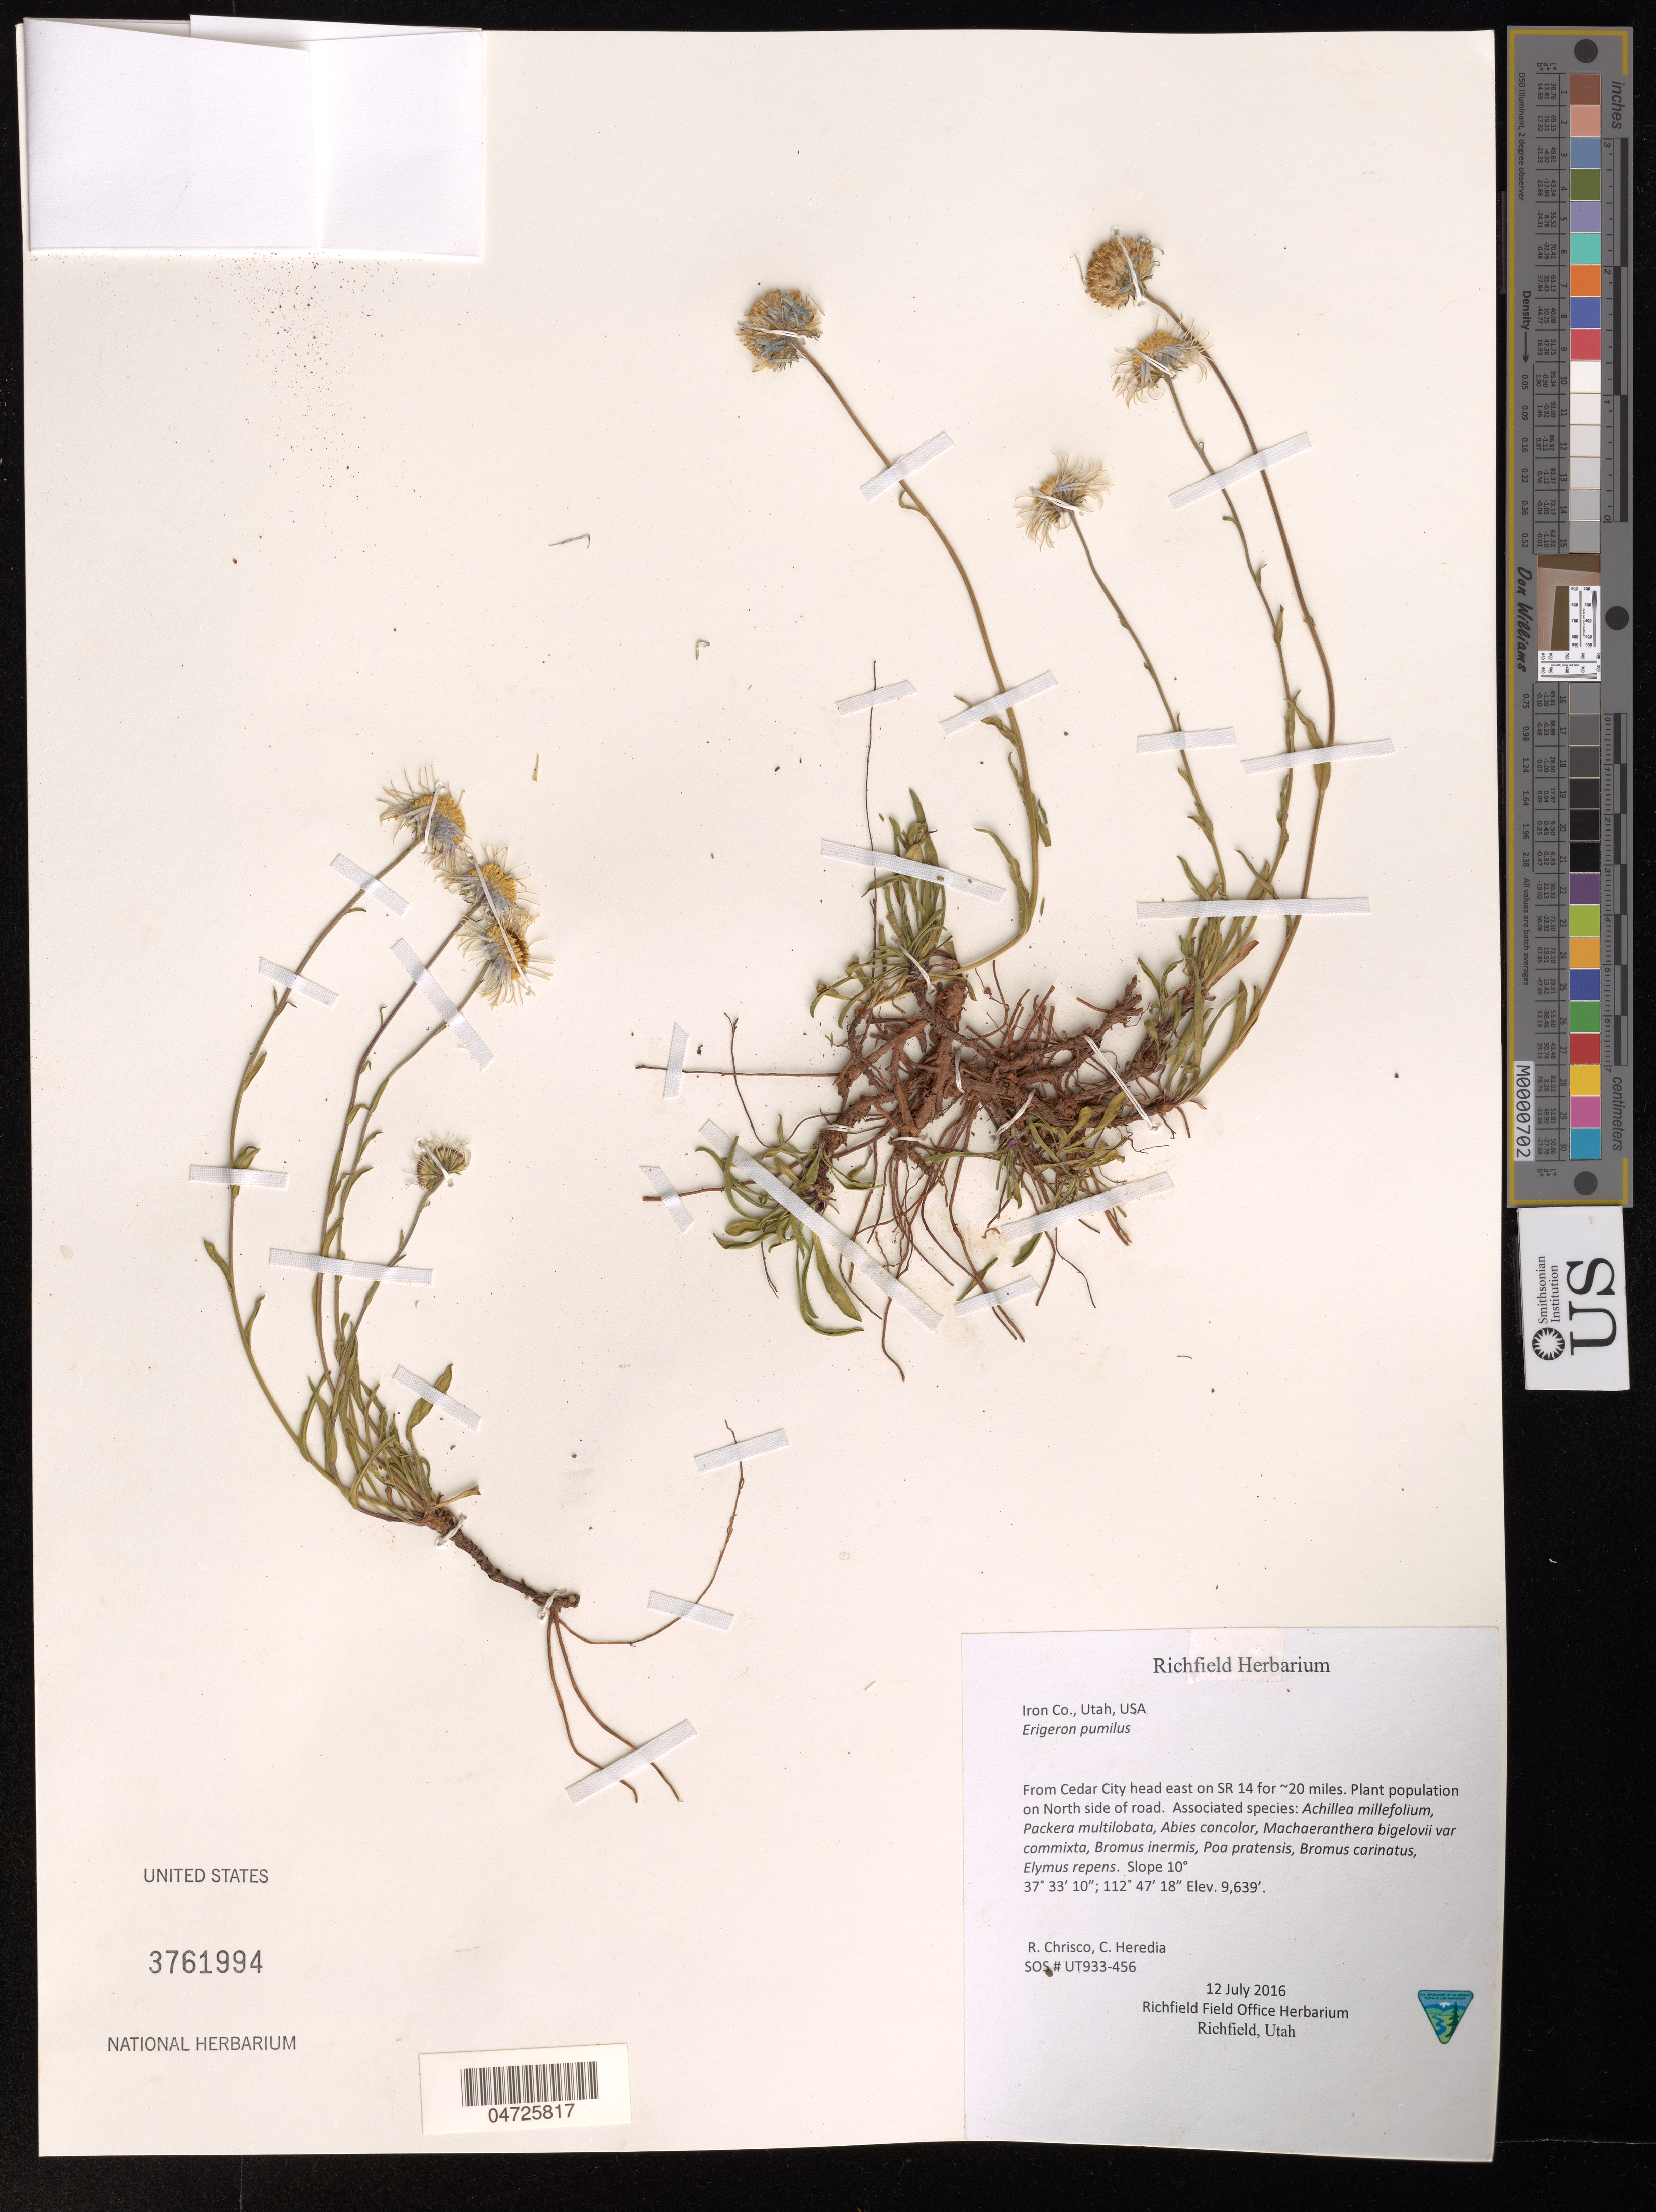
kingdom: Plantae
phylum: Tracheophyta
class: Magnoliopsida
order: Asterales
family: Asteraceae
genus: Erigeron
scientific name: Erigeron pumilus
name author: Nutt.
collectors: R. Chrisco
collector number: UT933-456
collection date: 2016-07-12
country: United States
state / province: Utah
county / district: Iron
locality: Iron Co. From Cedar City head east on SR 14 for ~20 miles. Plant population on North side of road.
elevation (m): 2938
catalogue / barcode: US 3761994